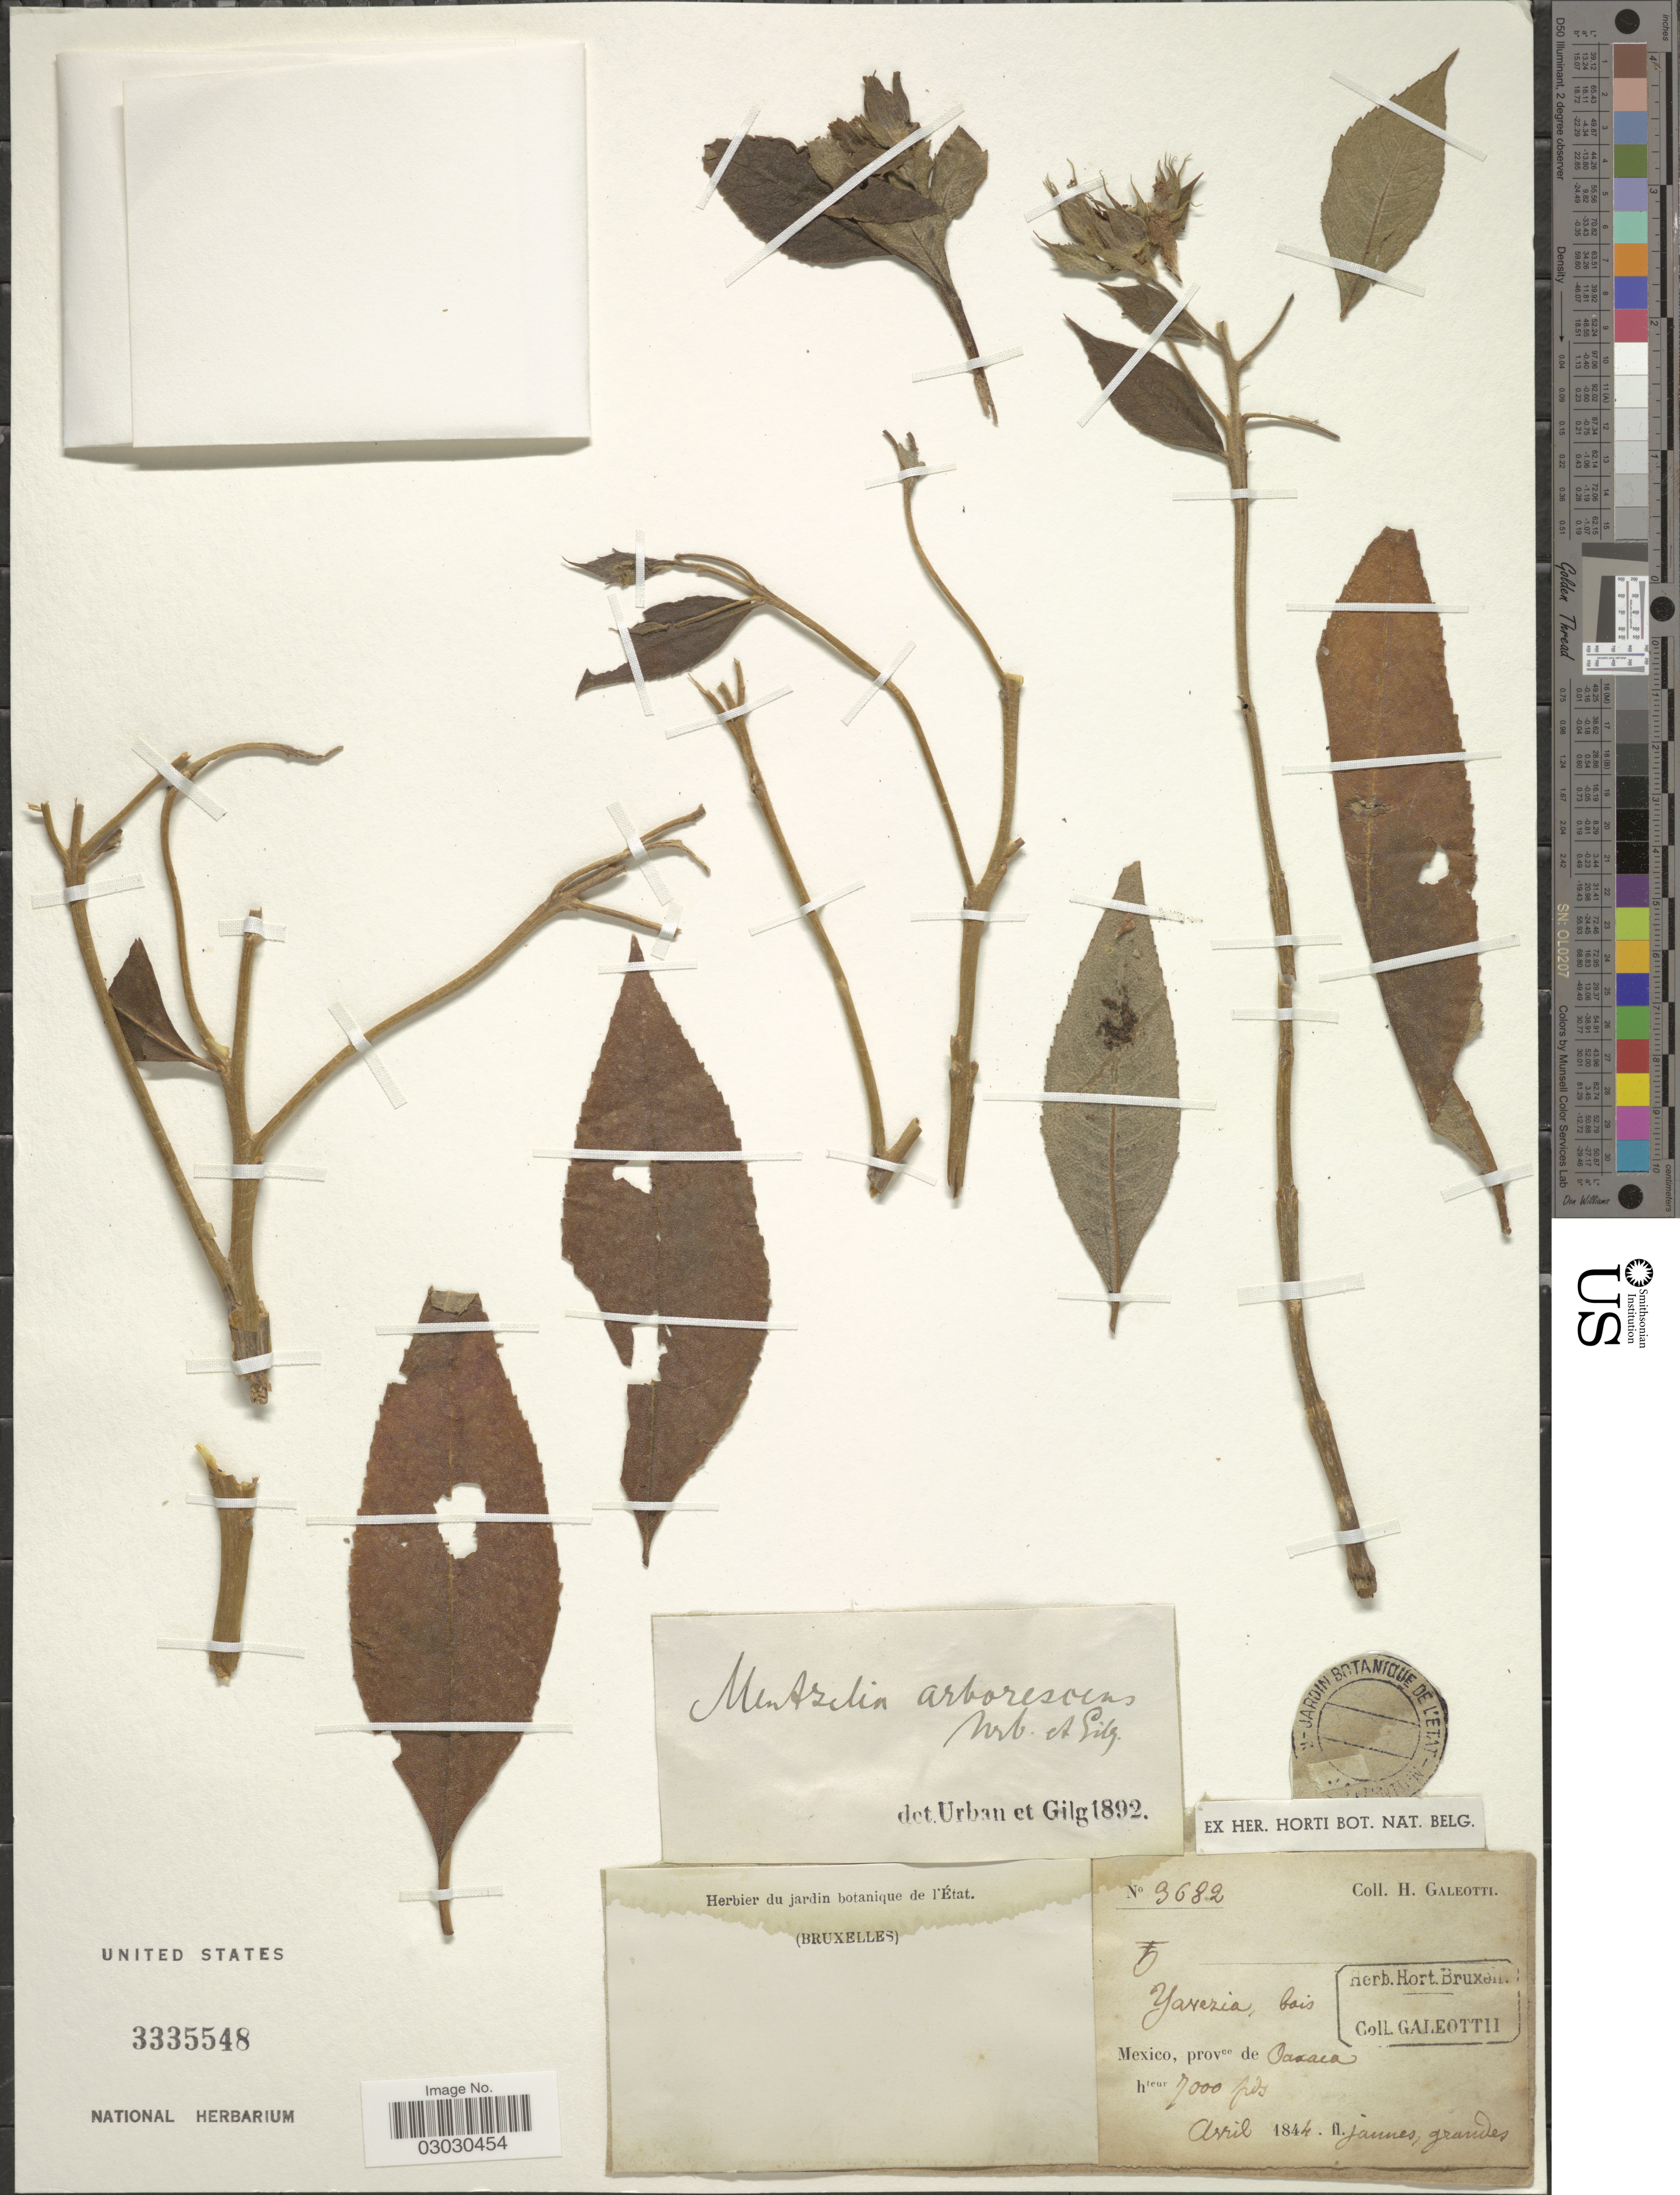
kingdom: Plantae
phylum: Tracheophyta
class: Magnoliopsida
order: Cornales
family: Loasaceae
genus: Mentzelia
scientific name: Mentzelia arborescens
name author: Urb. & Gilg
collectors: H. G. Galeotti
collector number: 3682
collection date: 1844-04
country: Mexico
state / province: Oaxaca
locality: Yavezia, bois.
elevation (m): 2134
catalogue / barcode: US 3335548